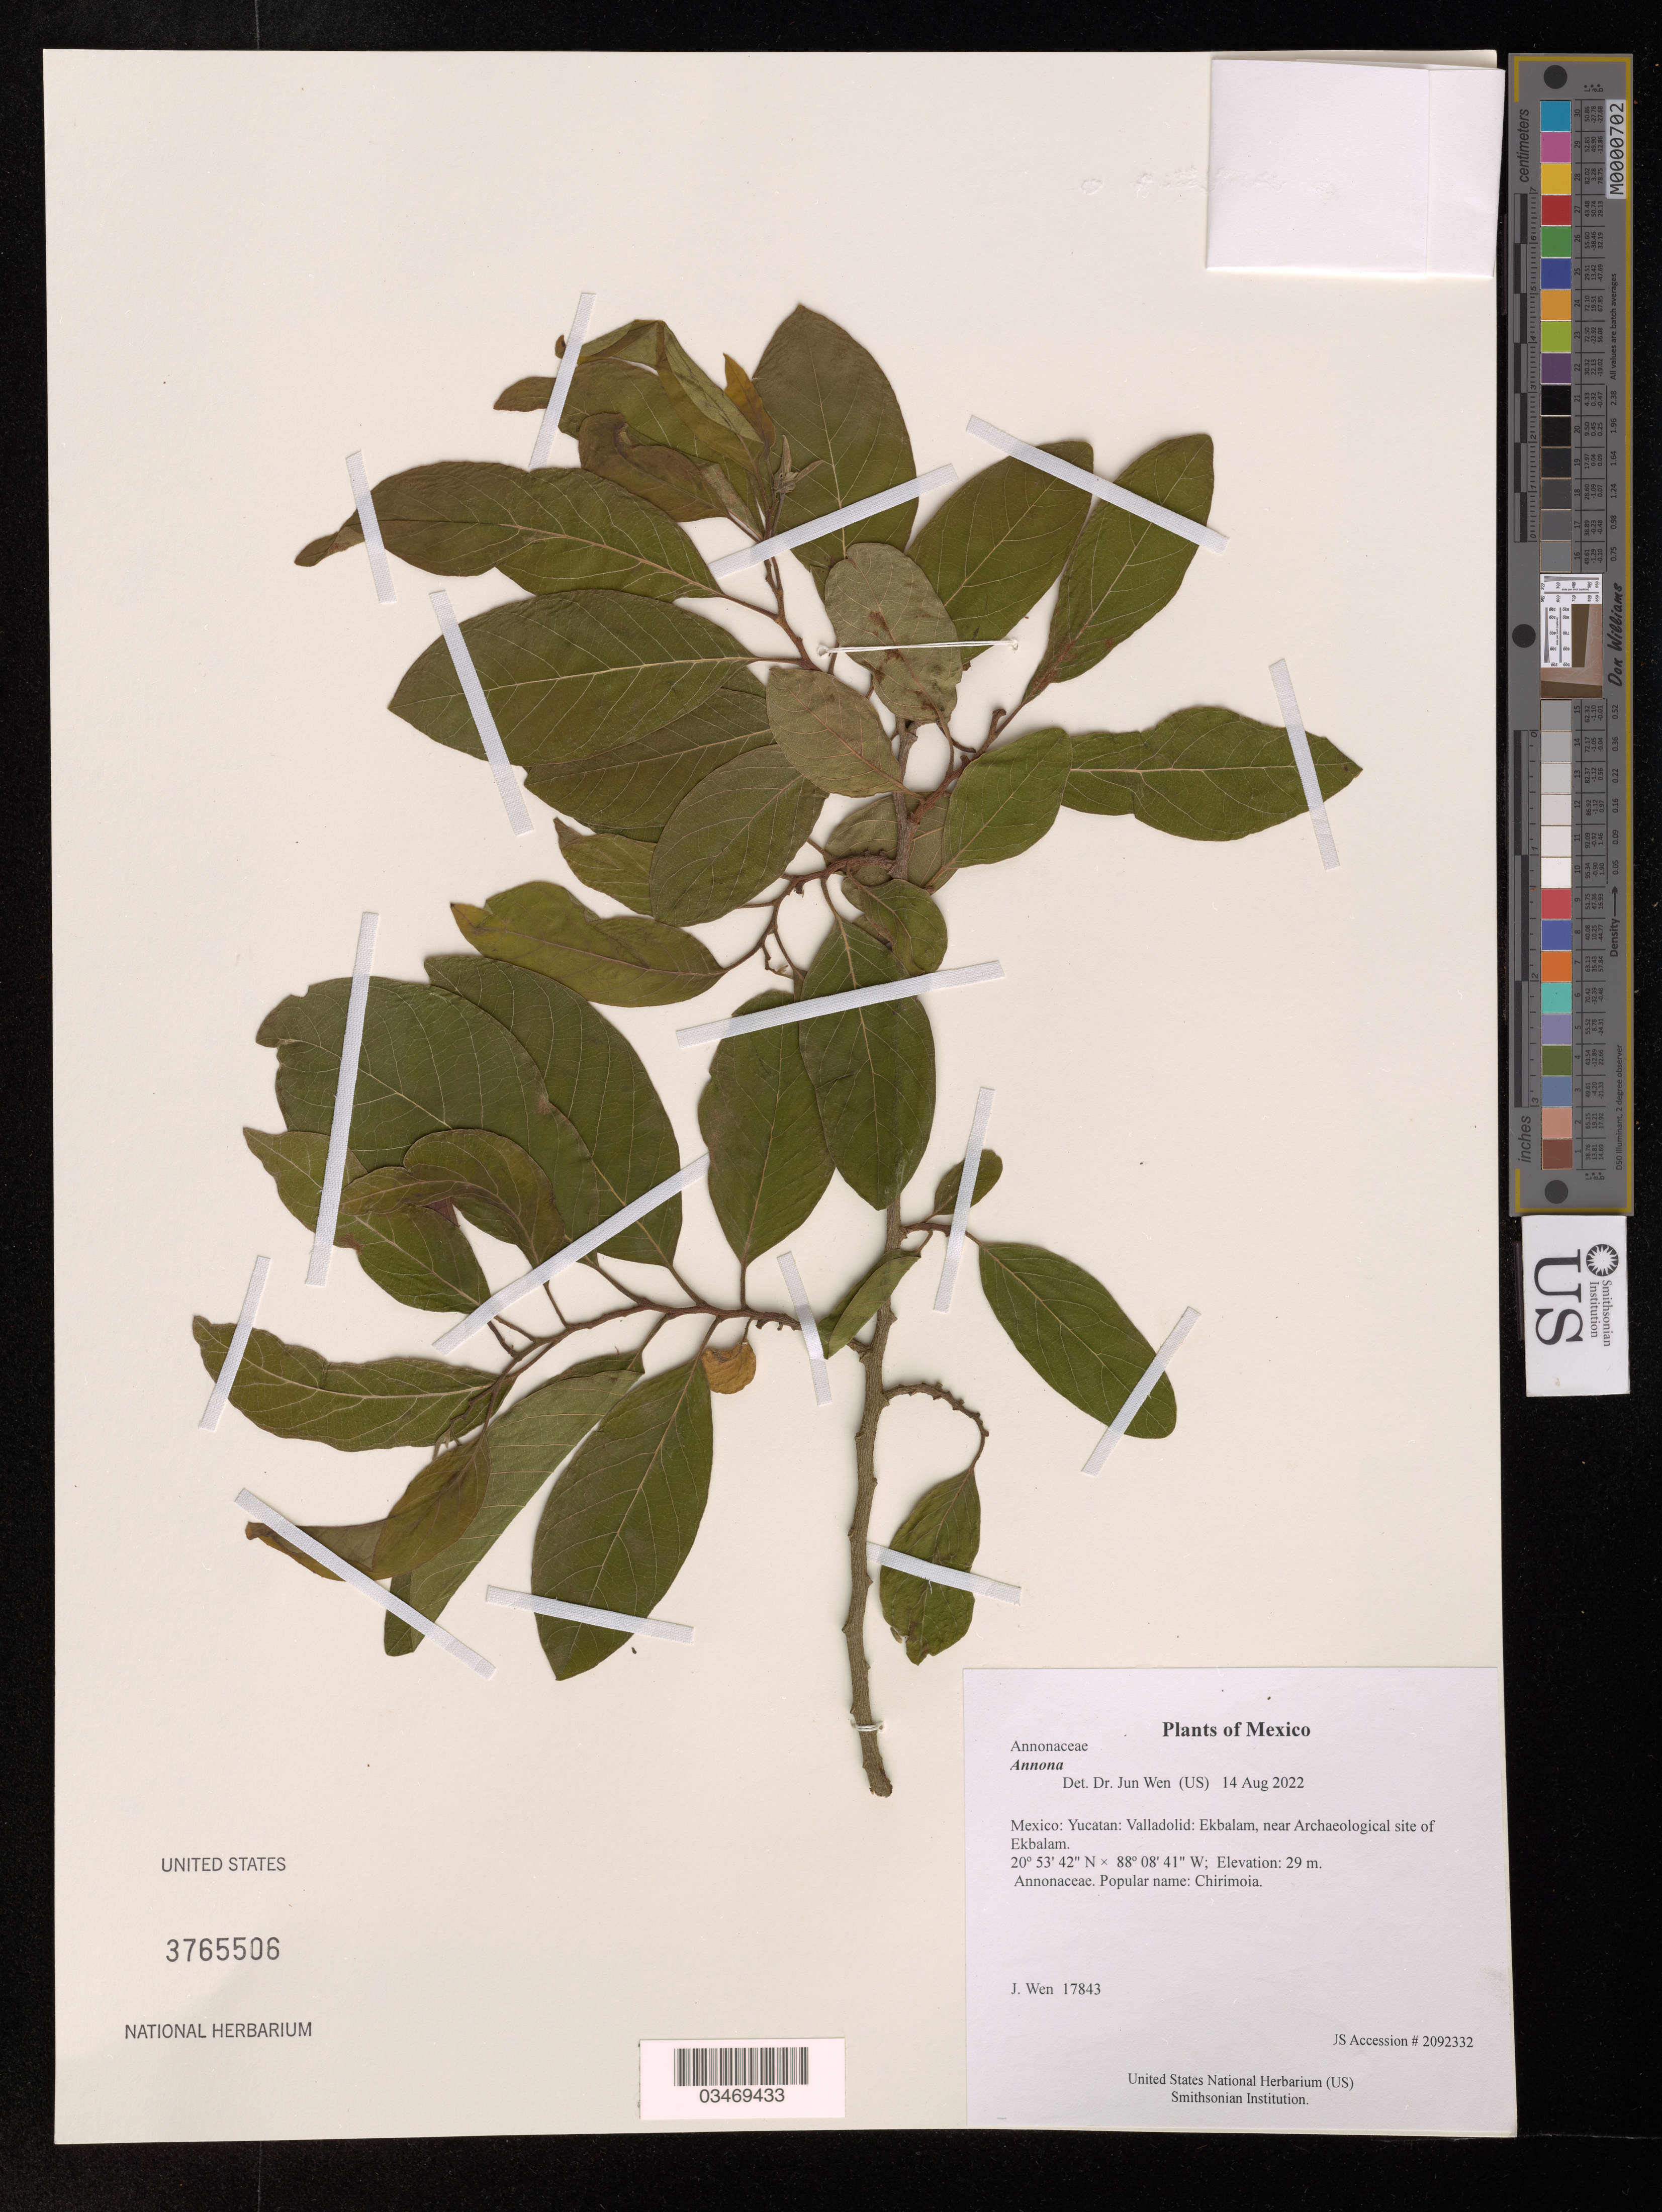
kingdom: Plantae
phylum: Tracheophyta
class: Magnoliopsida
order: Magnoliales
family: Annonaceae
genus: Annona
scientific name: Annona sp.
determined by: Wen, Jun, (BOT), Smithsonian Institution - National Museum of Natural History (UNITED STATES)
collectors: J. Wen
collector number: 17843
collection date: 2022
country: Mexico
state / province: Yucatan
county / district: Valladolid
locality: Ekbalam, near Archaeological site of Ekbalam.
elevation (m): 29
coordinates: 20 5342 N, 88 841 W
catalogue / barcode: US 3765506